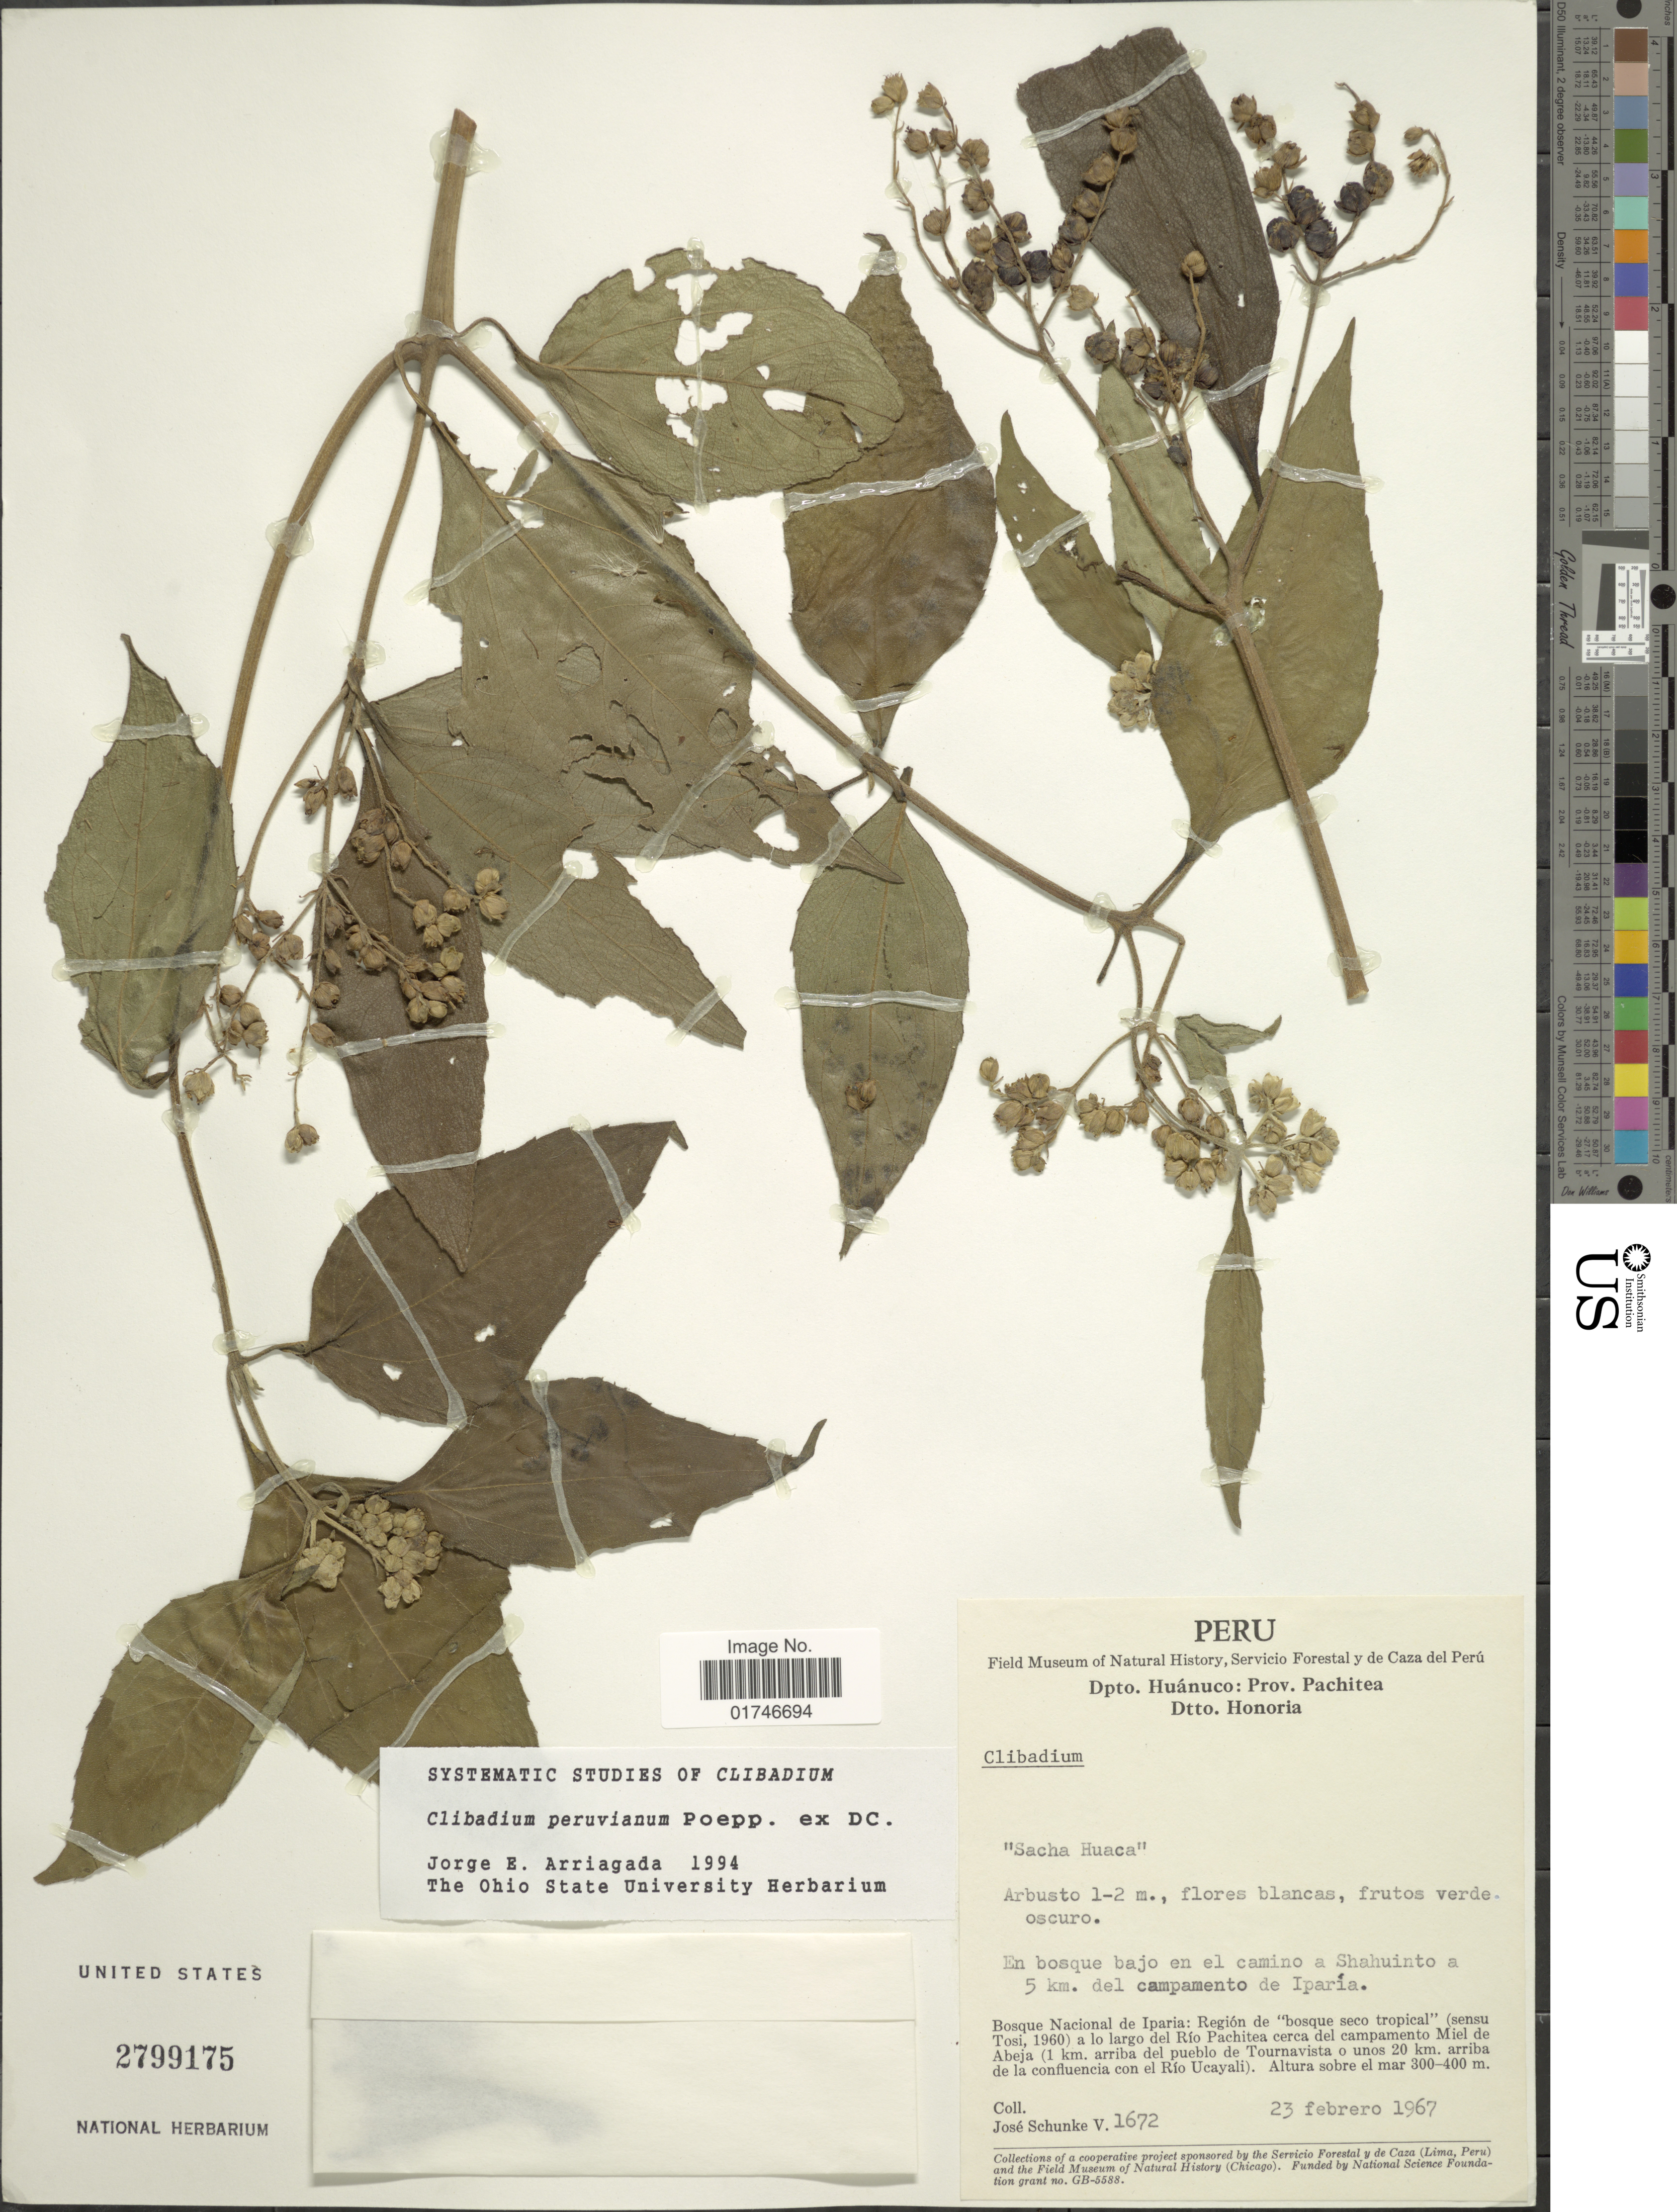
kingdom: Plantae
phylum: Tracheophyta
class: Magnoliopsida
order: Asterales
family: Asteraceae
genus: Clibadium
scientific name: Clibadium peruvianum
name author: Poepp.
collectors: J. Schunke Vigo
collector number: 1672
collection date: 1967-02-23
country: Peru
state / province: Huánuco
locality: Dpto. Huánuco: Prov. Pachitea. Dtto. Honoria. En bosque bajo en el camino a Shahuinto a 5 km. del campamento de Iparaía. Bosque Nacional de Iparia: Región de "bosque seco tropical" (sensu Tosi, 1960) a lo largo del Río Pachitea cerca del campamento Miel de Abeja (1 km. arriba del pueblo de Tournavista o unos 20 km. arriba de la confluencia con el Río Ucayali)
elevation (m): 300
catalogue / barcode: US 2799175